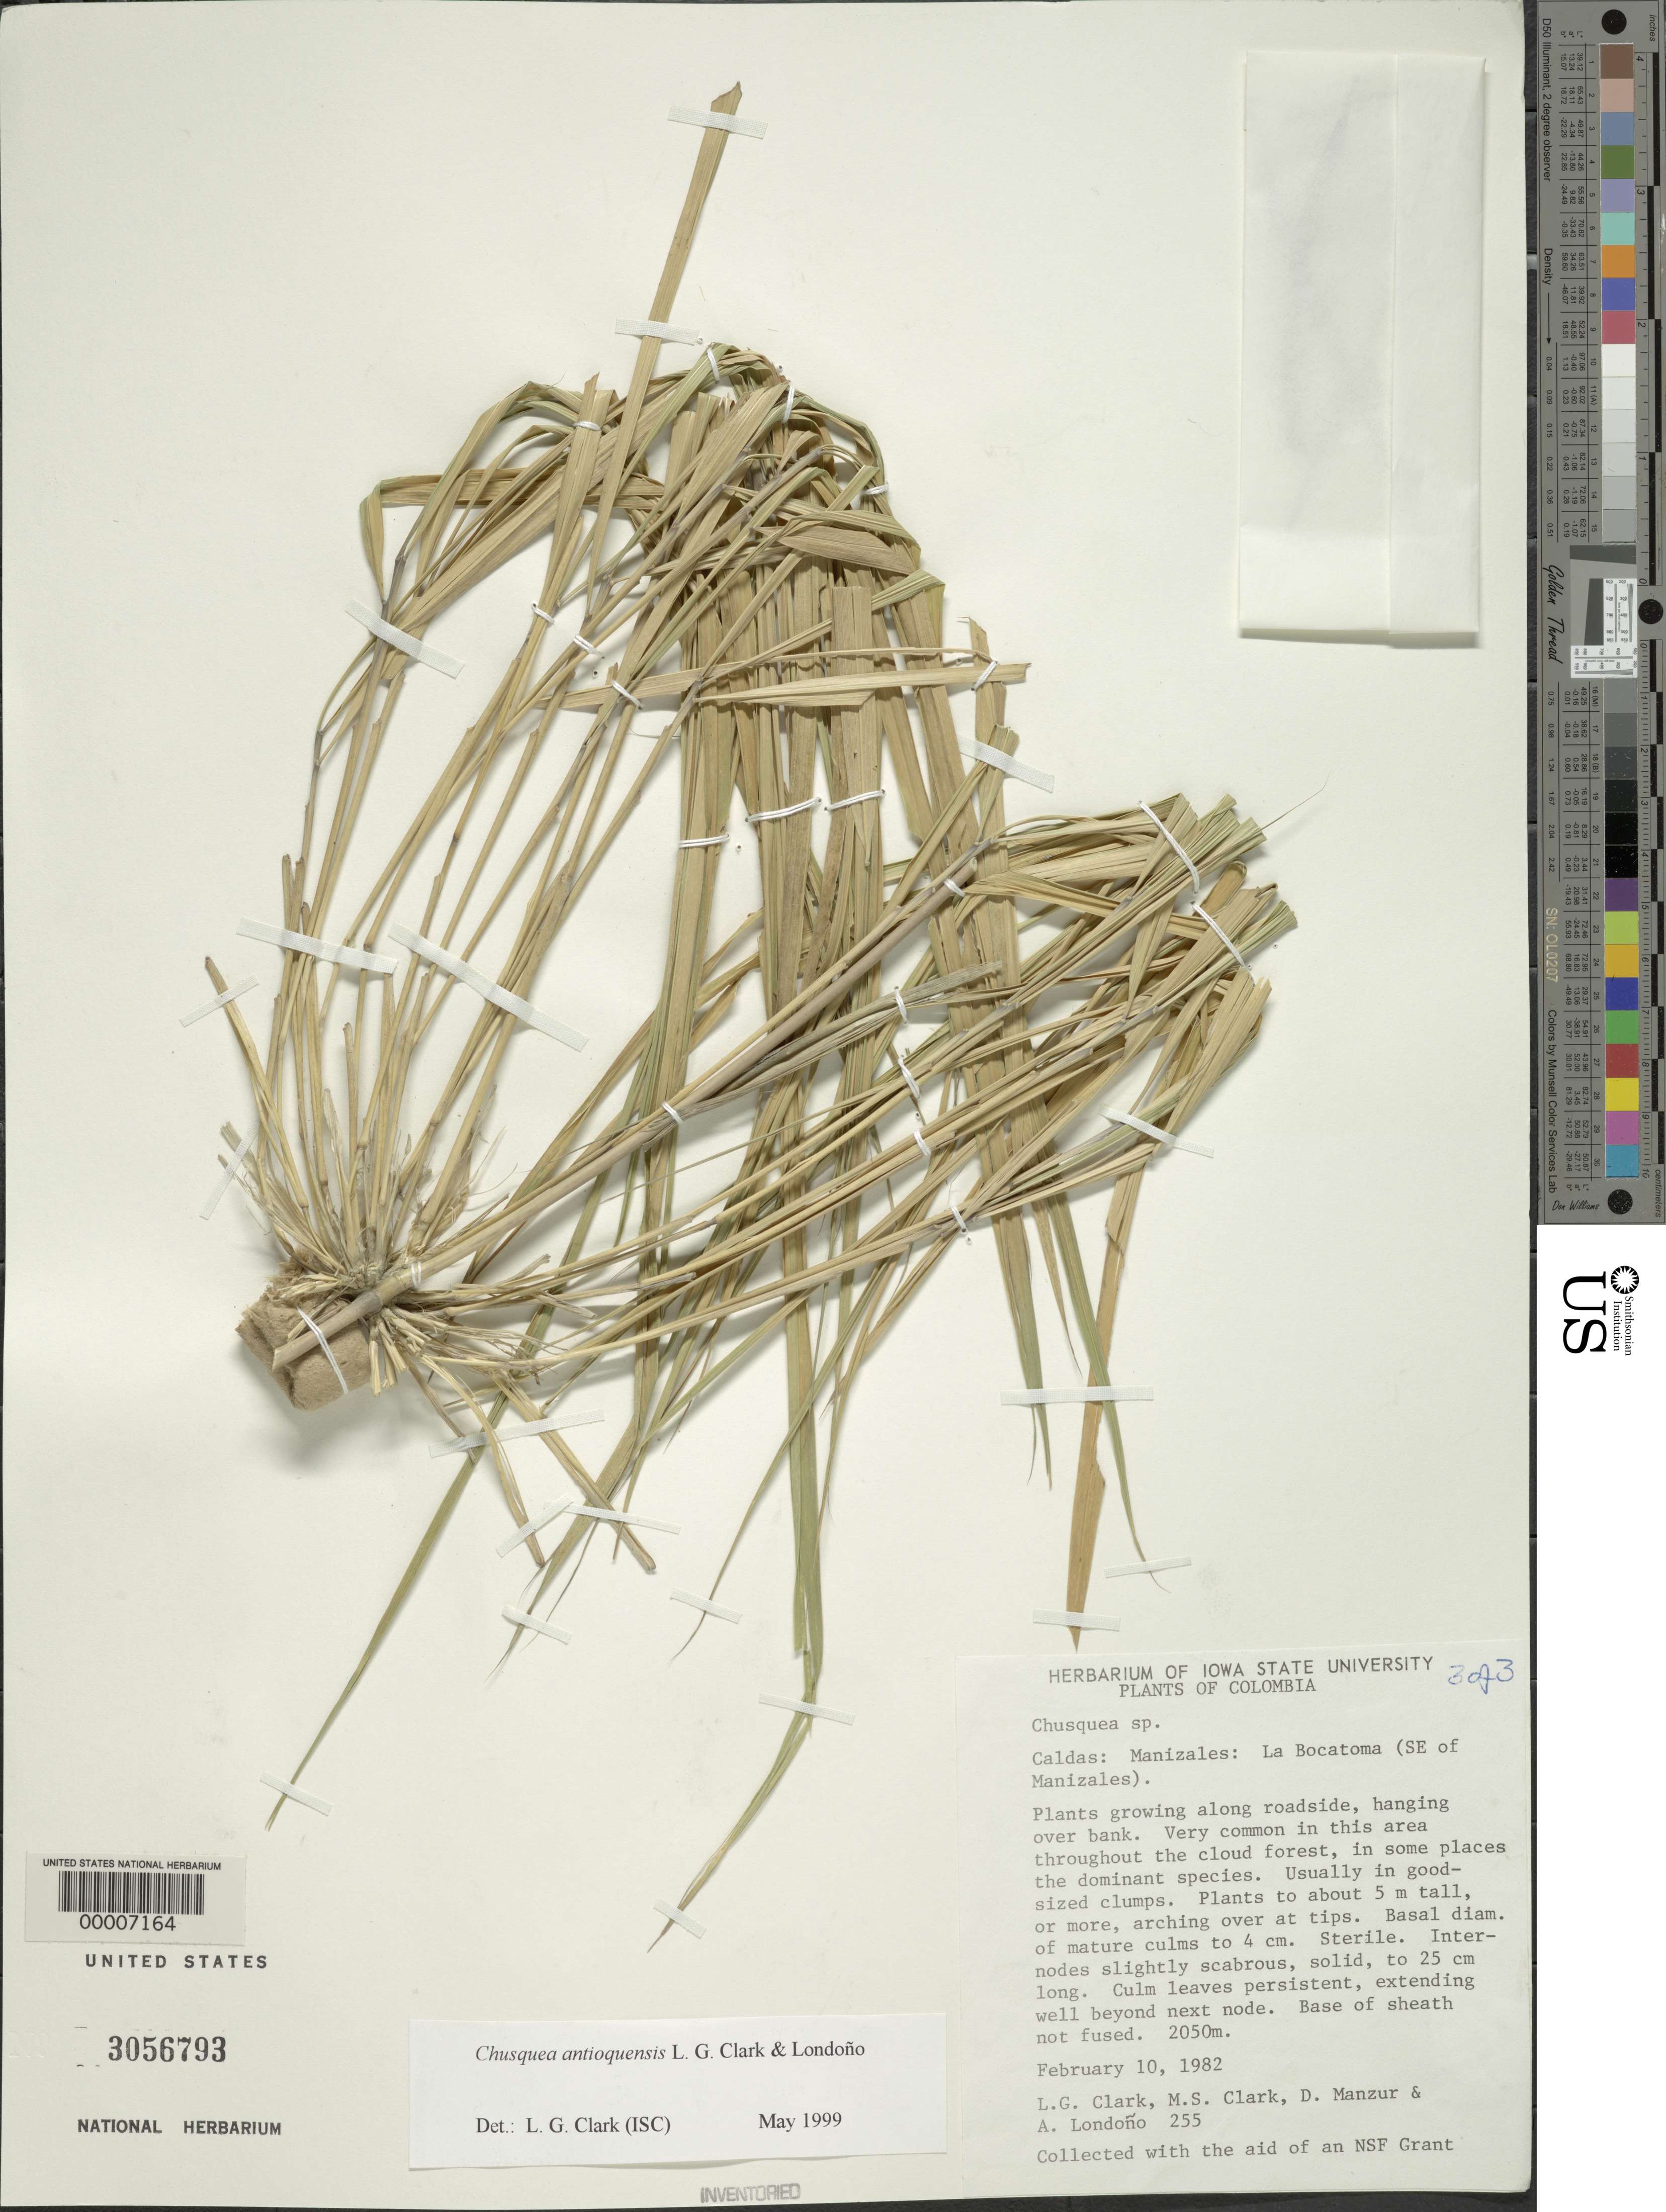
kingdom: Plantae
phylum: Tracheophyta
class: Liliopsida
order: Poales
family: Poaceae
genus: Chusquea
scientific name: Chusquea antioquensis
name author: L.G. Clark & Londoño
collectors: L. G. Clark, M. S. Clark, D. Manzur & A. Londono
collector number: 255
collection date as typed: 10 Feb 1982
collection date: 1982-02-10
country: Colombia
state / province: Caldas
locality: Manizales, La Bocatoma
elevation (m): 2050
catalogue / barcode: US 3056793